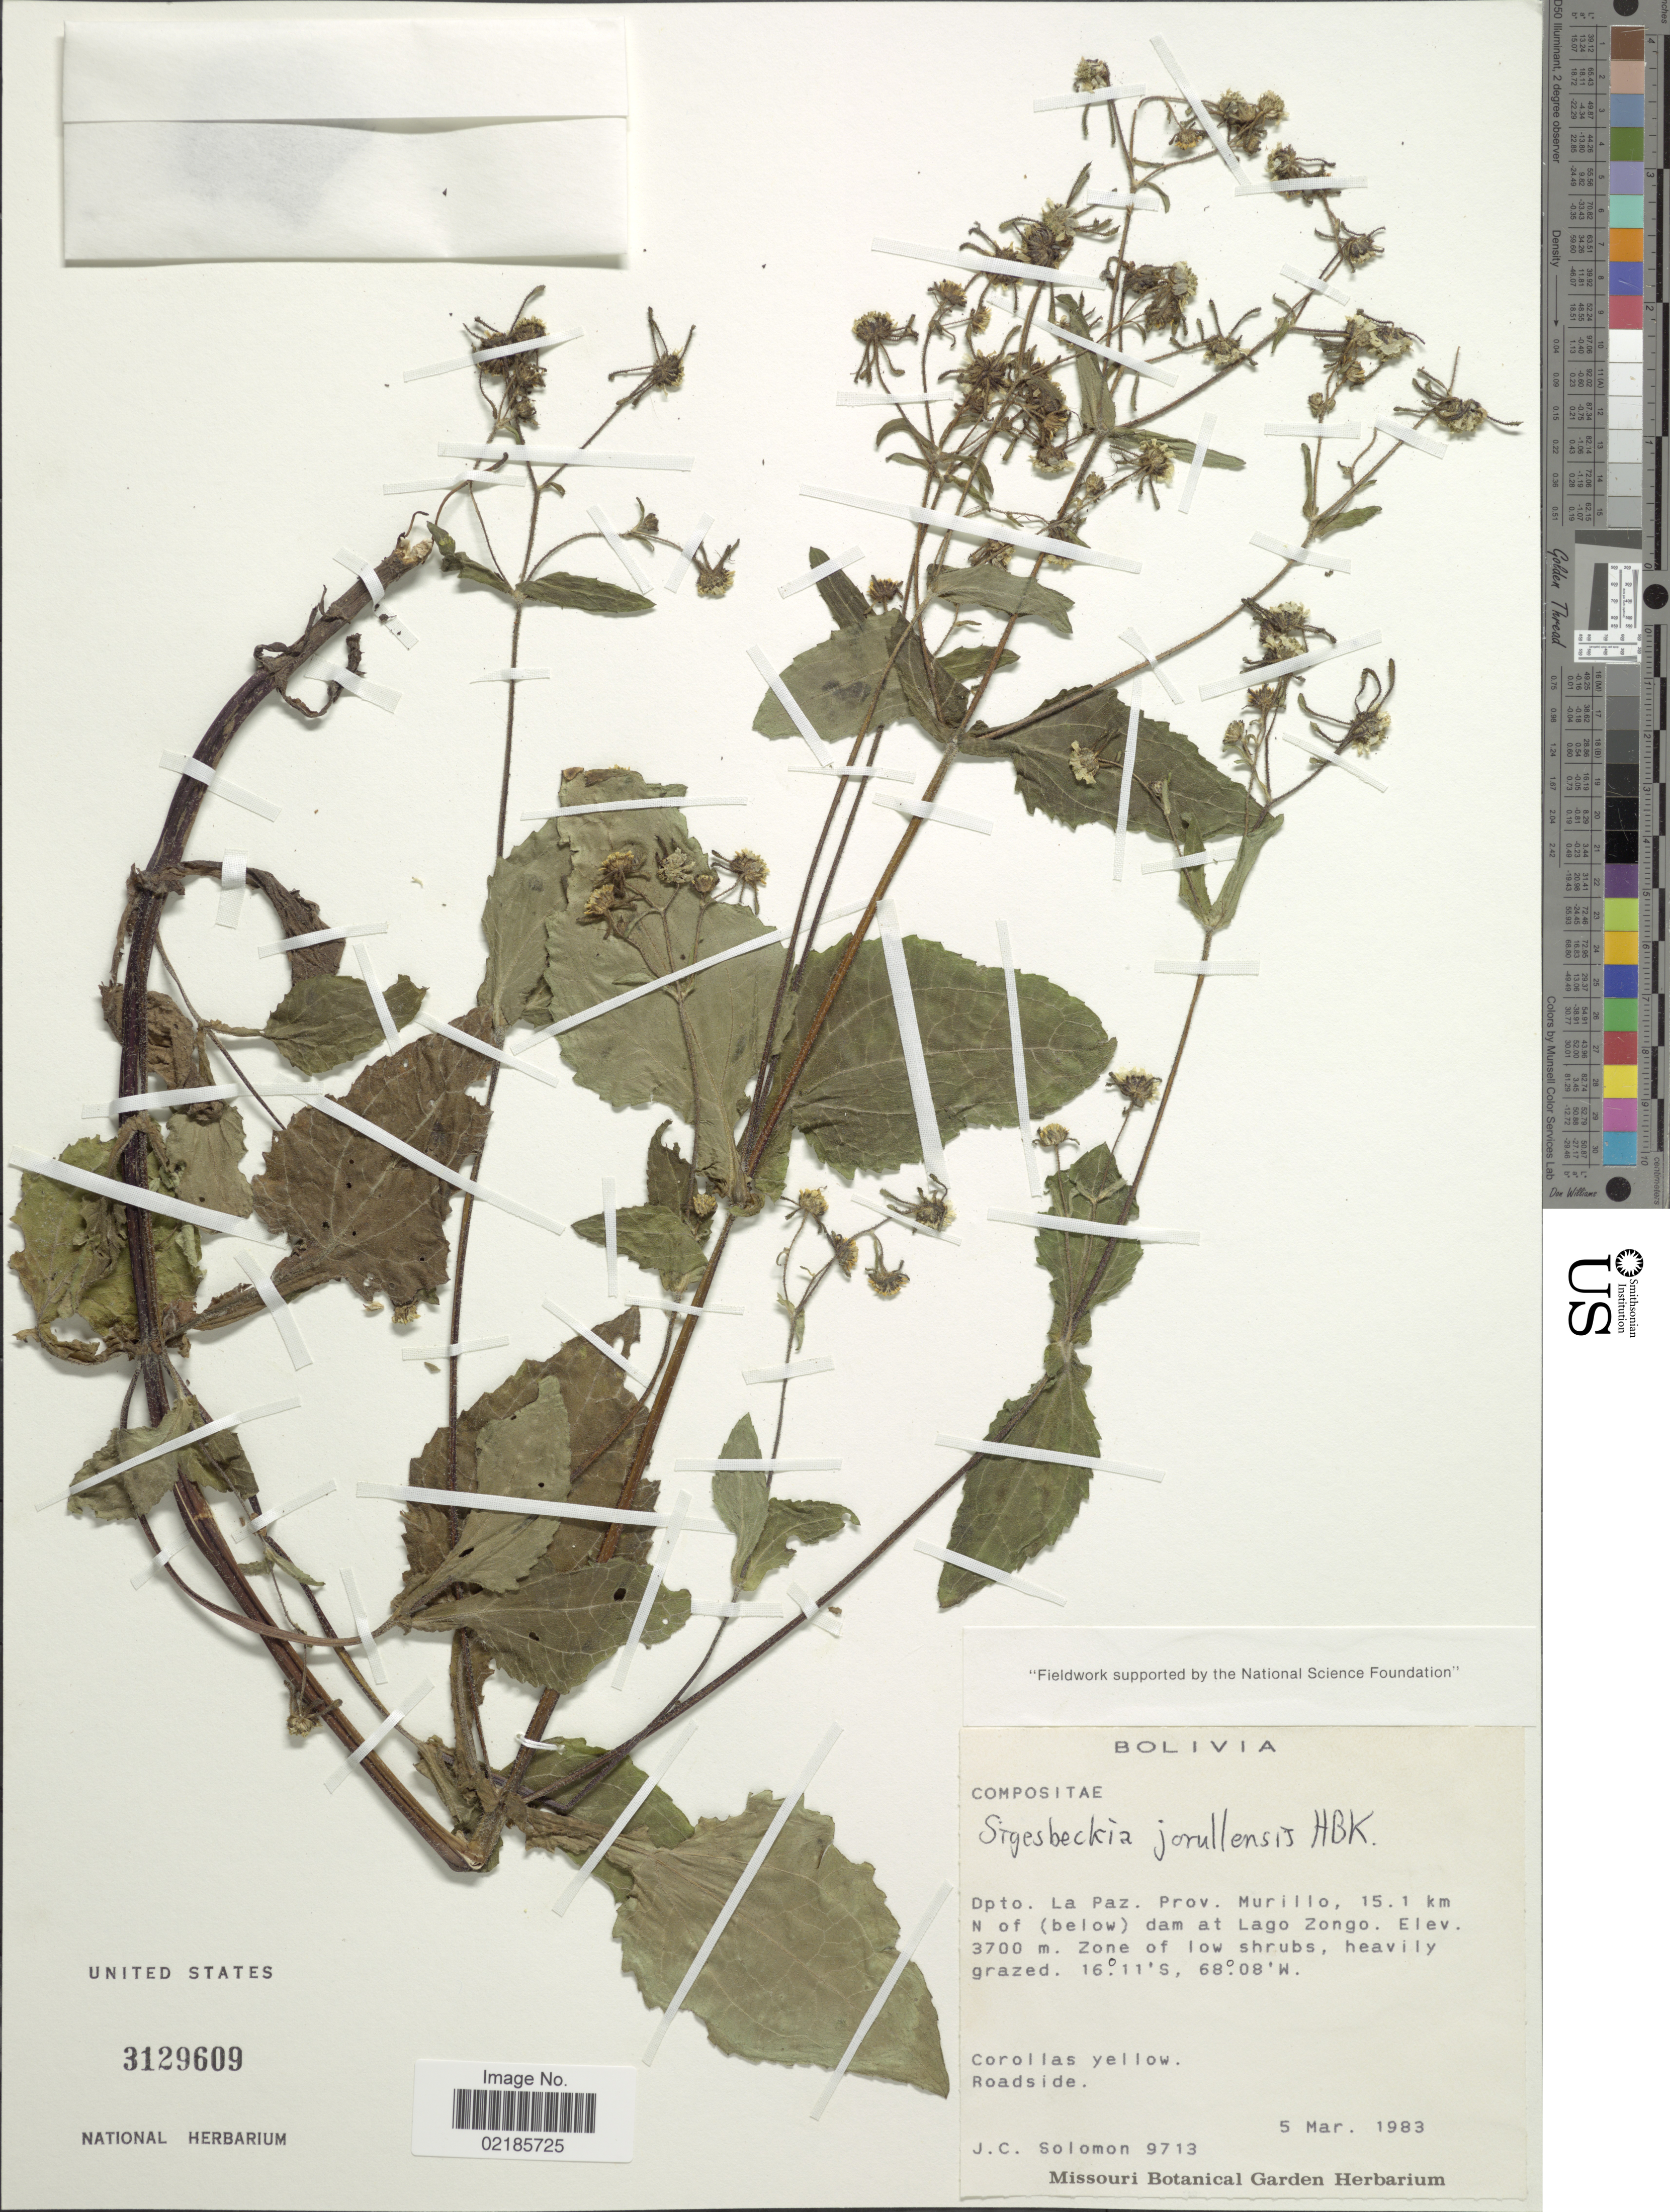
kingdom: Plantae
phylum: Tracheophyta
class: Magnoliopsida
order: Asterales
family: Asteraceae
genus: Sigesbeckia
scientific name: Sigesbeckia jorullensis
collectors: J. C. Solomon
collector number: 9713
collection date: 1983-03-05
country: Bolivia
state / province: La Paz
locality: Prov. Murillo, 15.1 km N of (below) dam at Lago Zongo, zone of low shrubs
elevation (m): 3700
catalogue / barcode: US 3129609